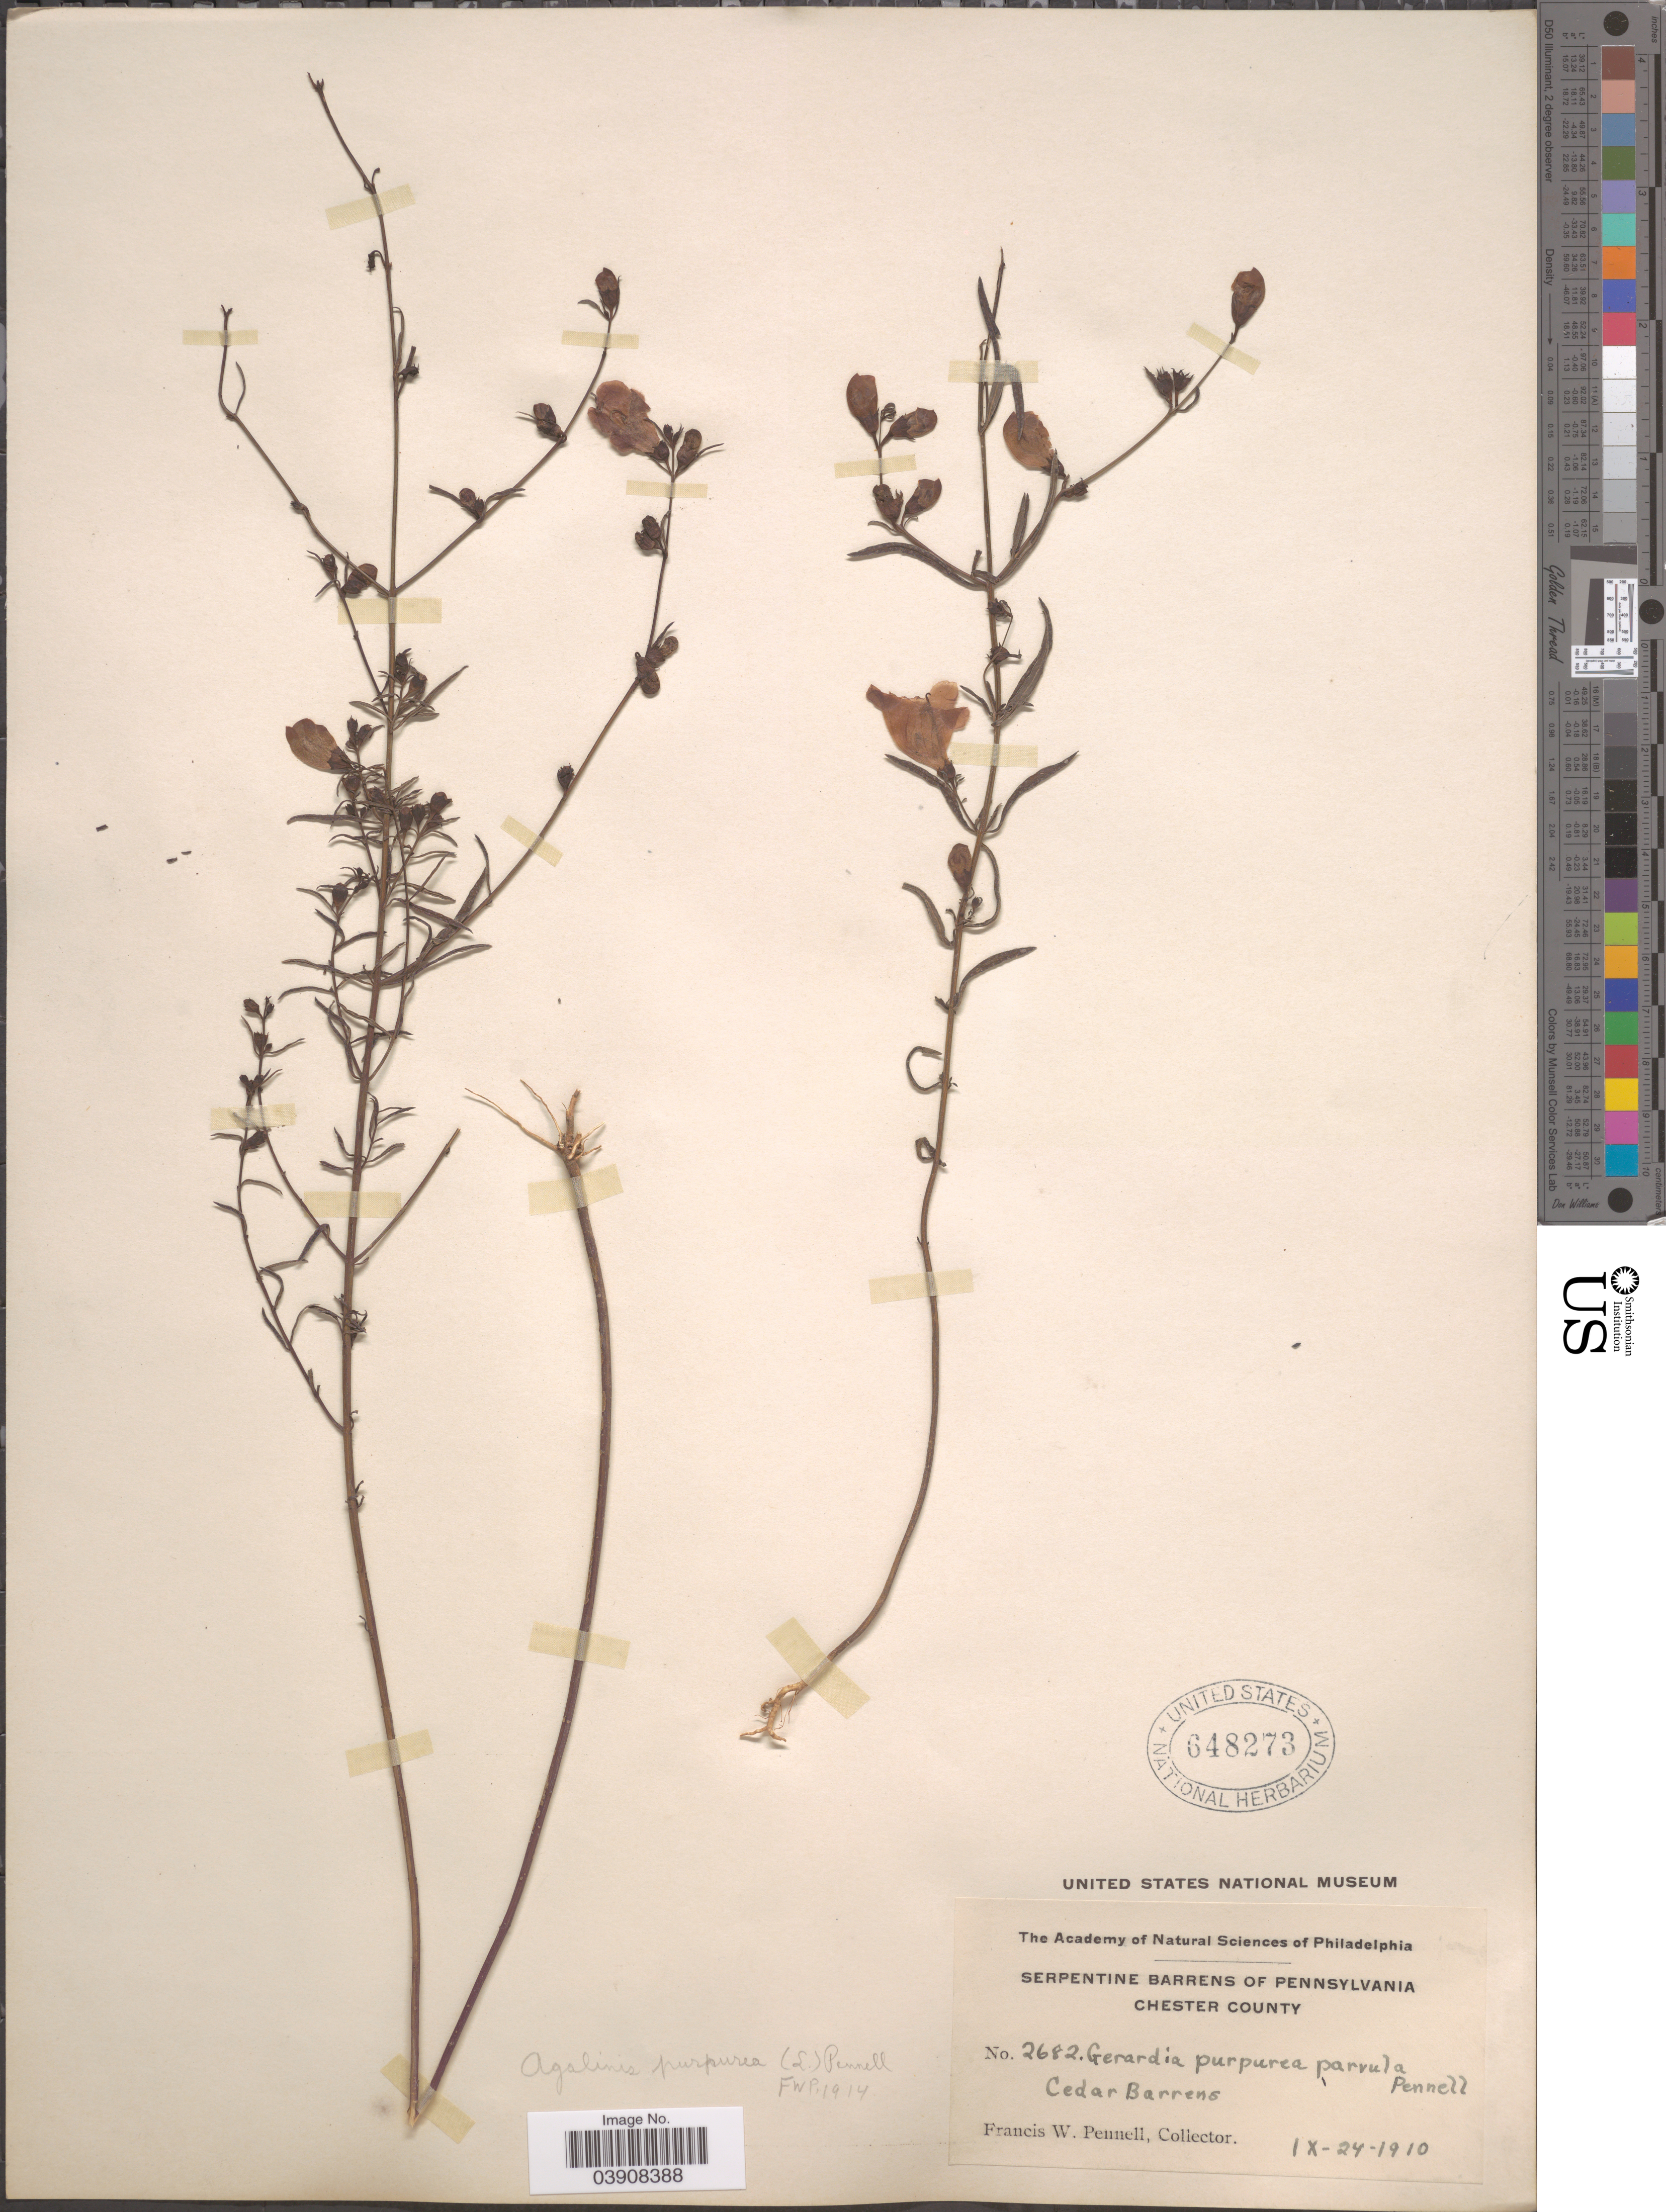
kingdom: Plantae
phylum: Tracheophyta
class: Magnoliopsida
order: Lamiales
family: Orobanchaceae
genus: Agalinis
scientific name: Agalinis purpurea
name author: (L.) Pennell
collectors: F. W. Pennell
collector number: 2682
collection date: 1910-09-24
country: United States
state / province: Pennsylvania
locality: Serpentine Barrens of Pennsylvania. Chester County. Cedar Barrens.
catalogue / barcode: US 648273